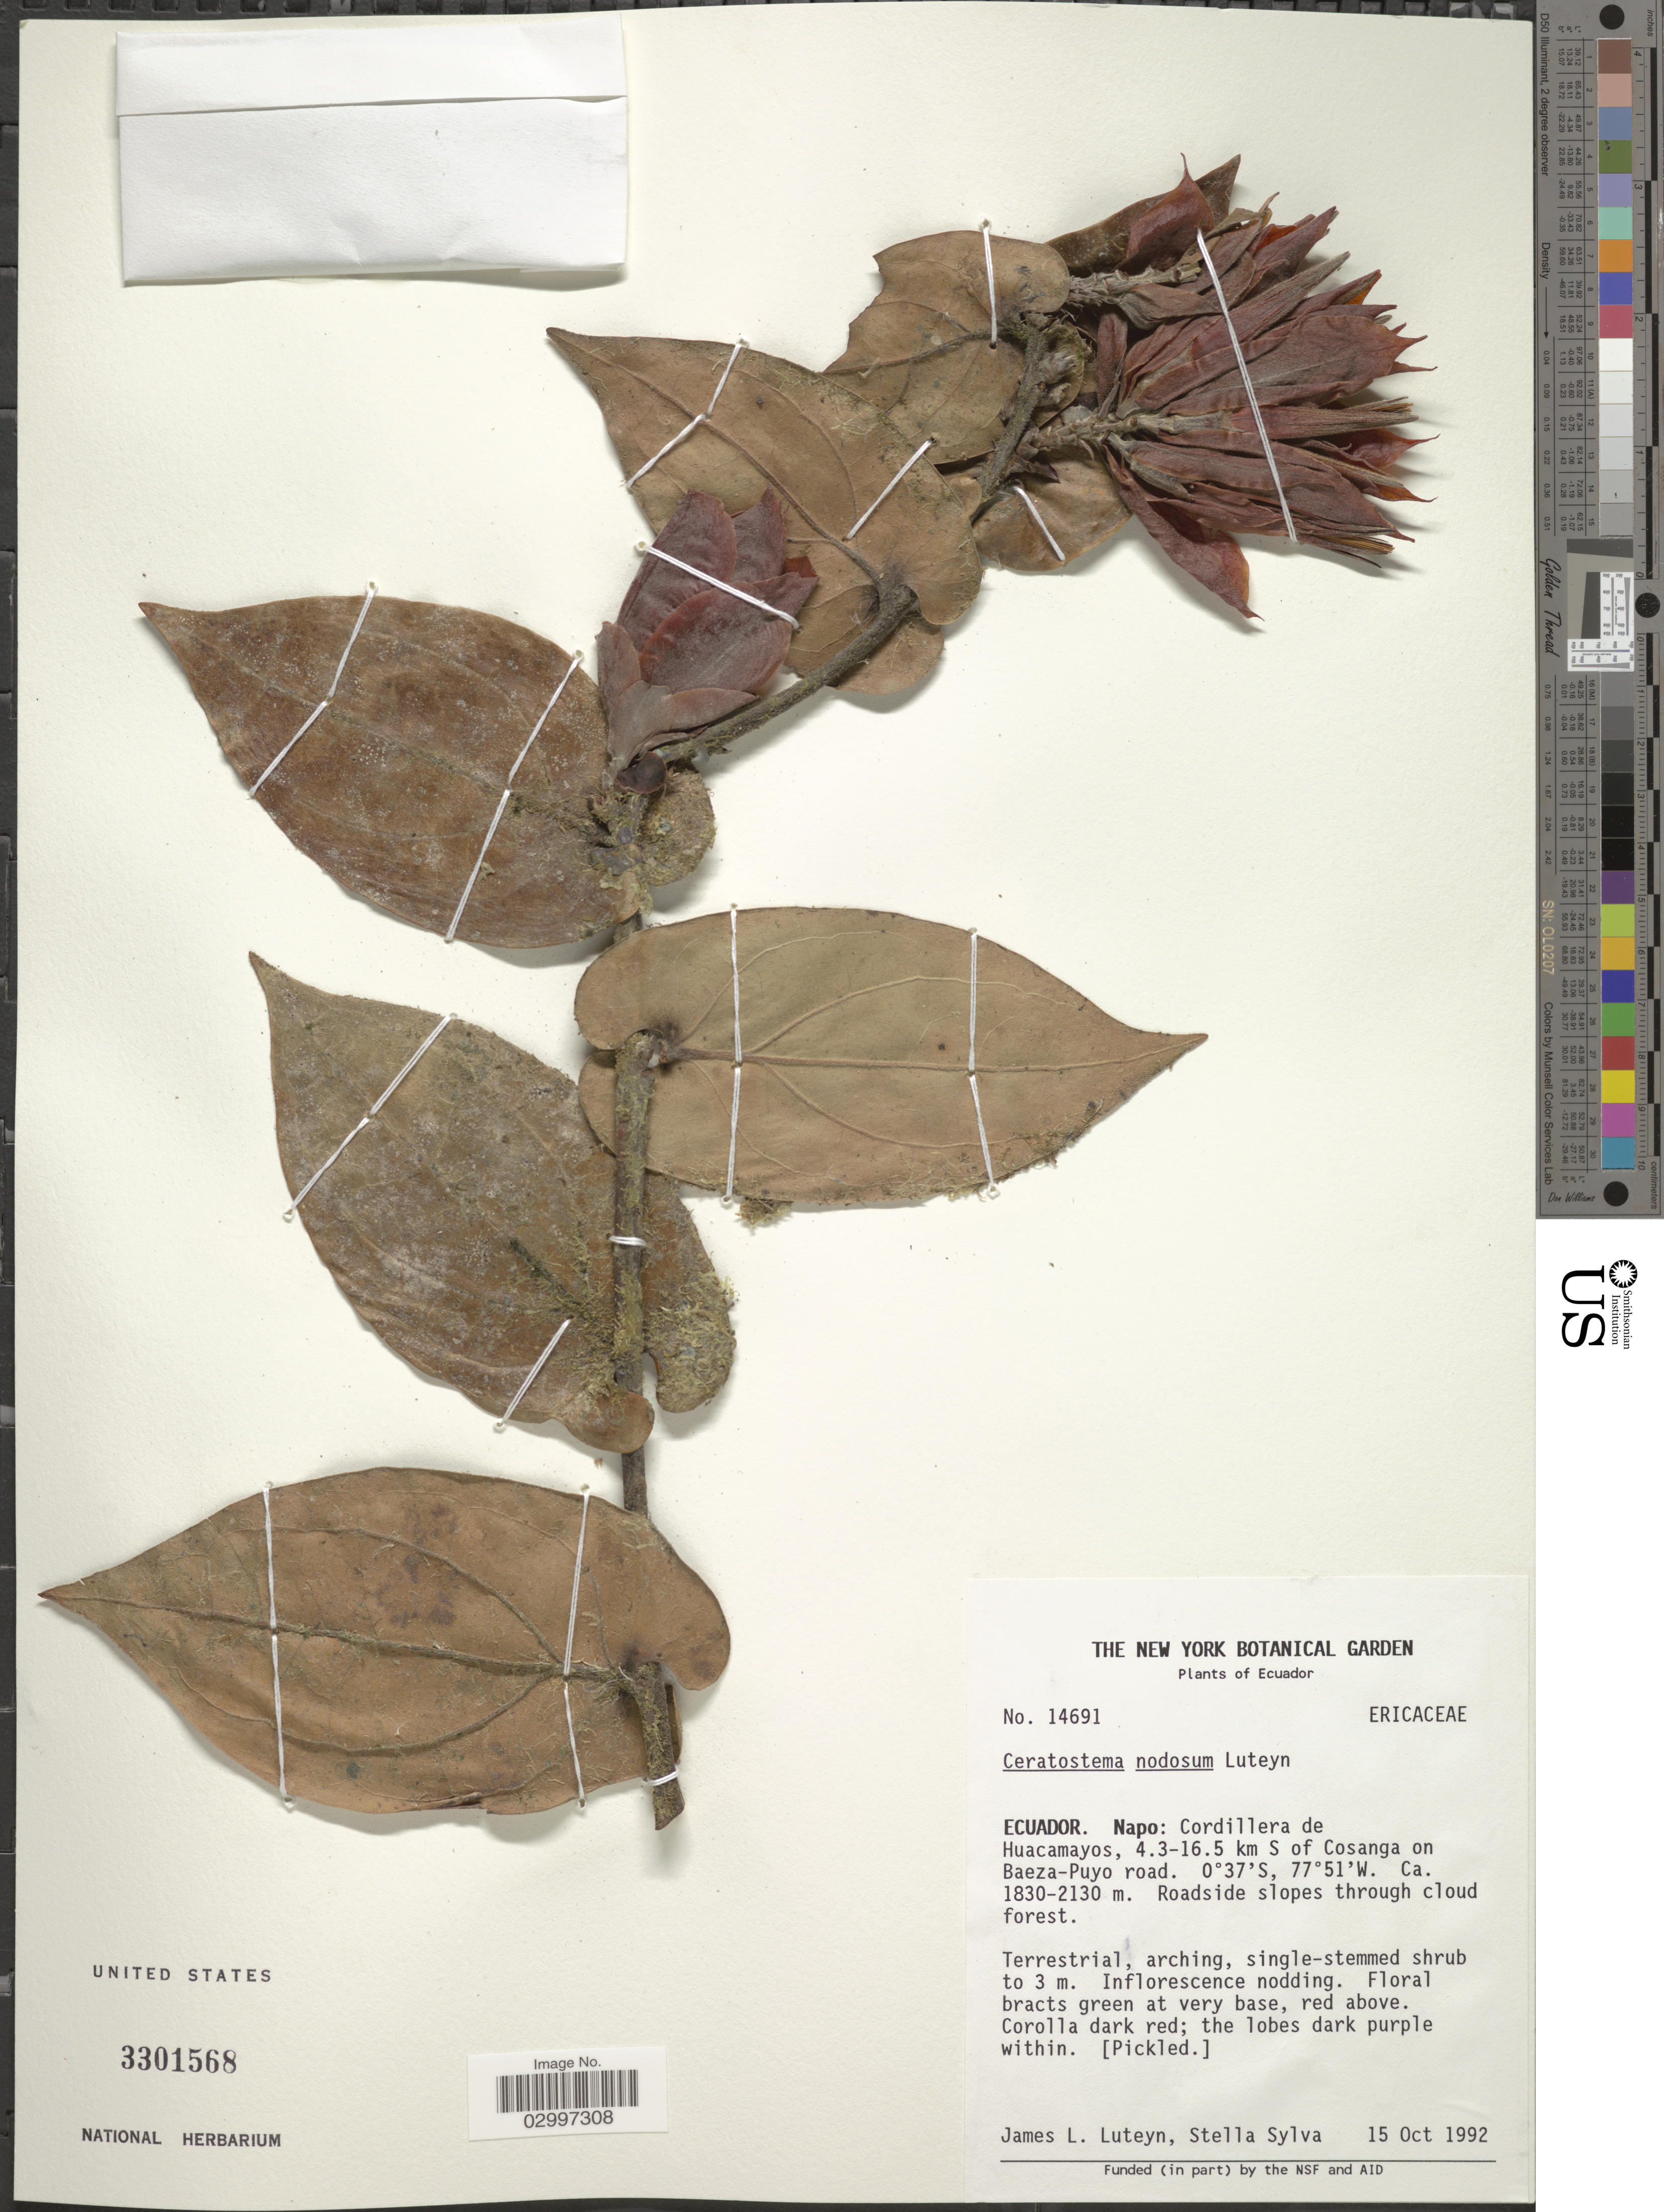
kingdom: Plantae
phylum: Tracheophyta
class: Magnoliopsida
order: Ericales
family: Ericaceae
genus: Ceratostema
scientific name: Ceratostema nodosum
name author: Luteyn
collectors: J. Luteyn & S. Sylva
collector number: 14691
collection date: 1992-10-15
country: Ecuador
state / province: Napo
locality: Cordillera de Huacamayos, 4.3-16.5 km S of Cosanga on Baeza-Puyo road.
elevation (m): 1830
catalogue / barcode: US 3301568